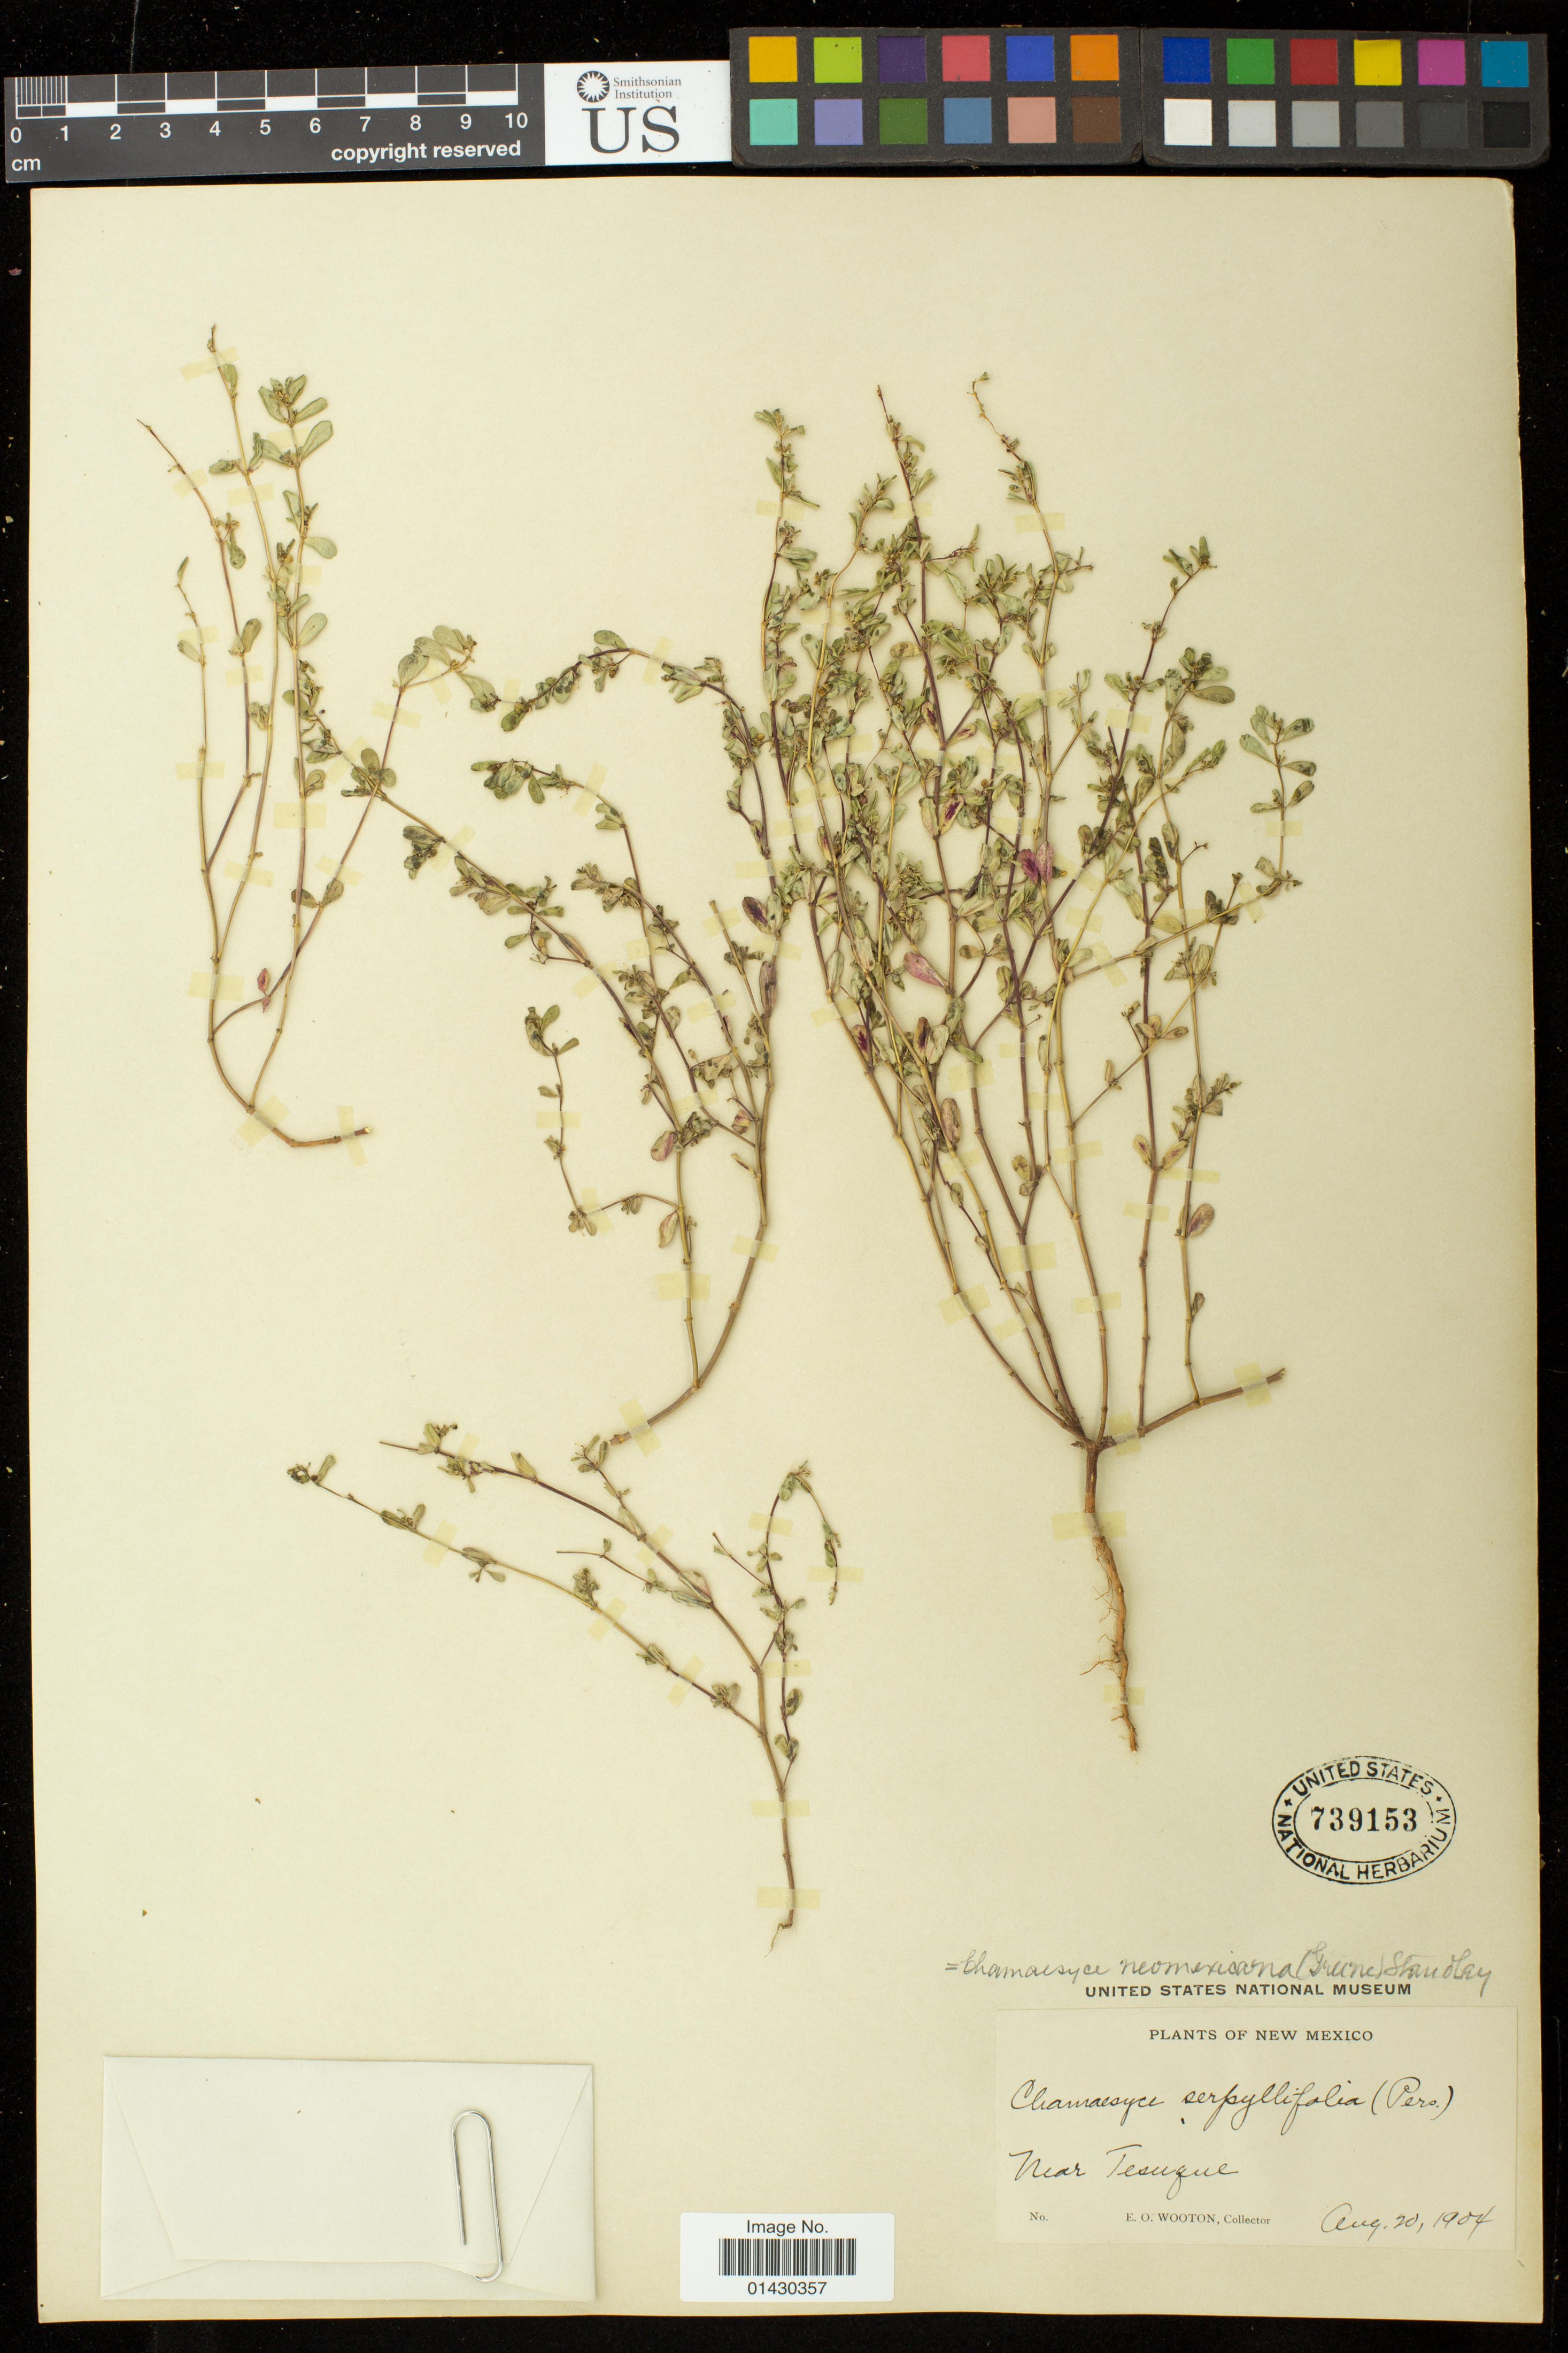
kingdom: Plantae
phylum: Tracheophyta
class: Magnoliopsida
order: Malpighiales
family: Euphorbiaceae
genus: Euphorbia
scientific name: Euphorbia serpillifolia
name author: Pers.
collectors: E. O. Wooton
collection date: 1904-08-20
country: United States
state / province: New Mexico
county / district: Santa Fe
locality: Near Tesuque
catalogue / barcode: US 739153